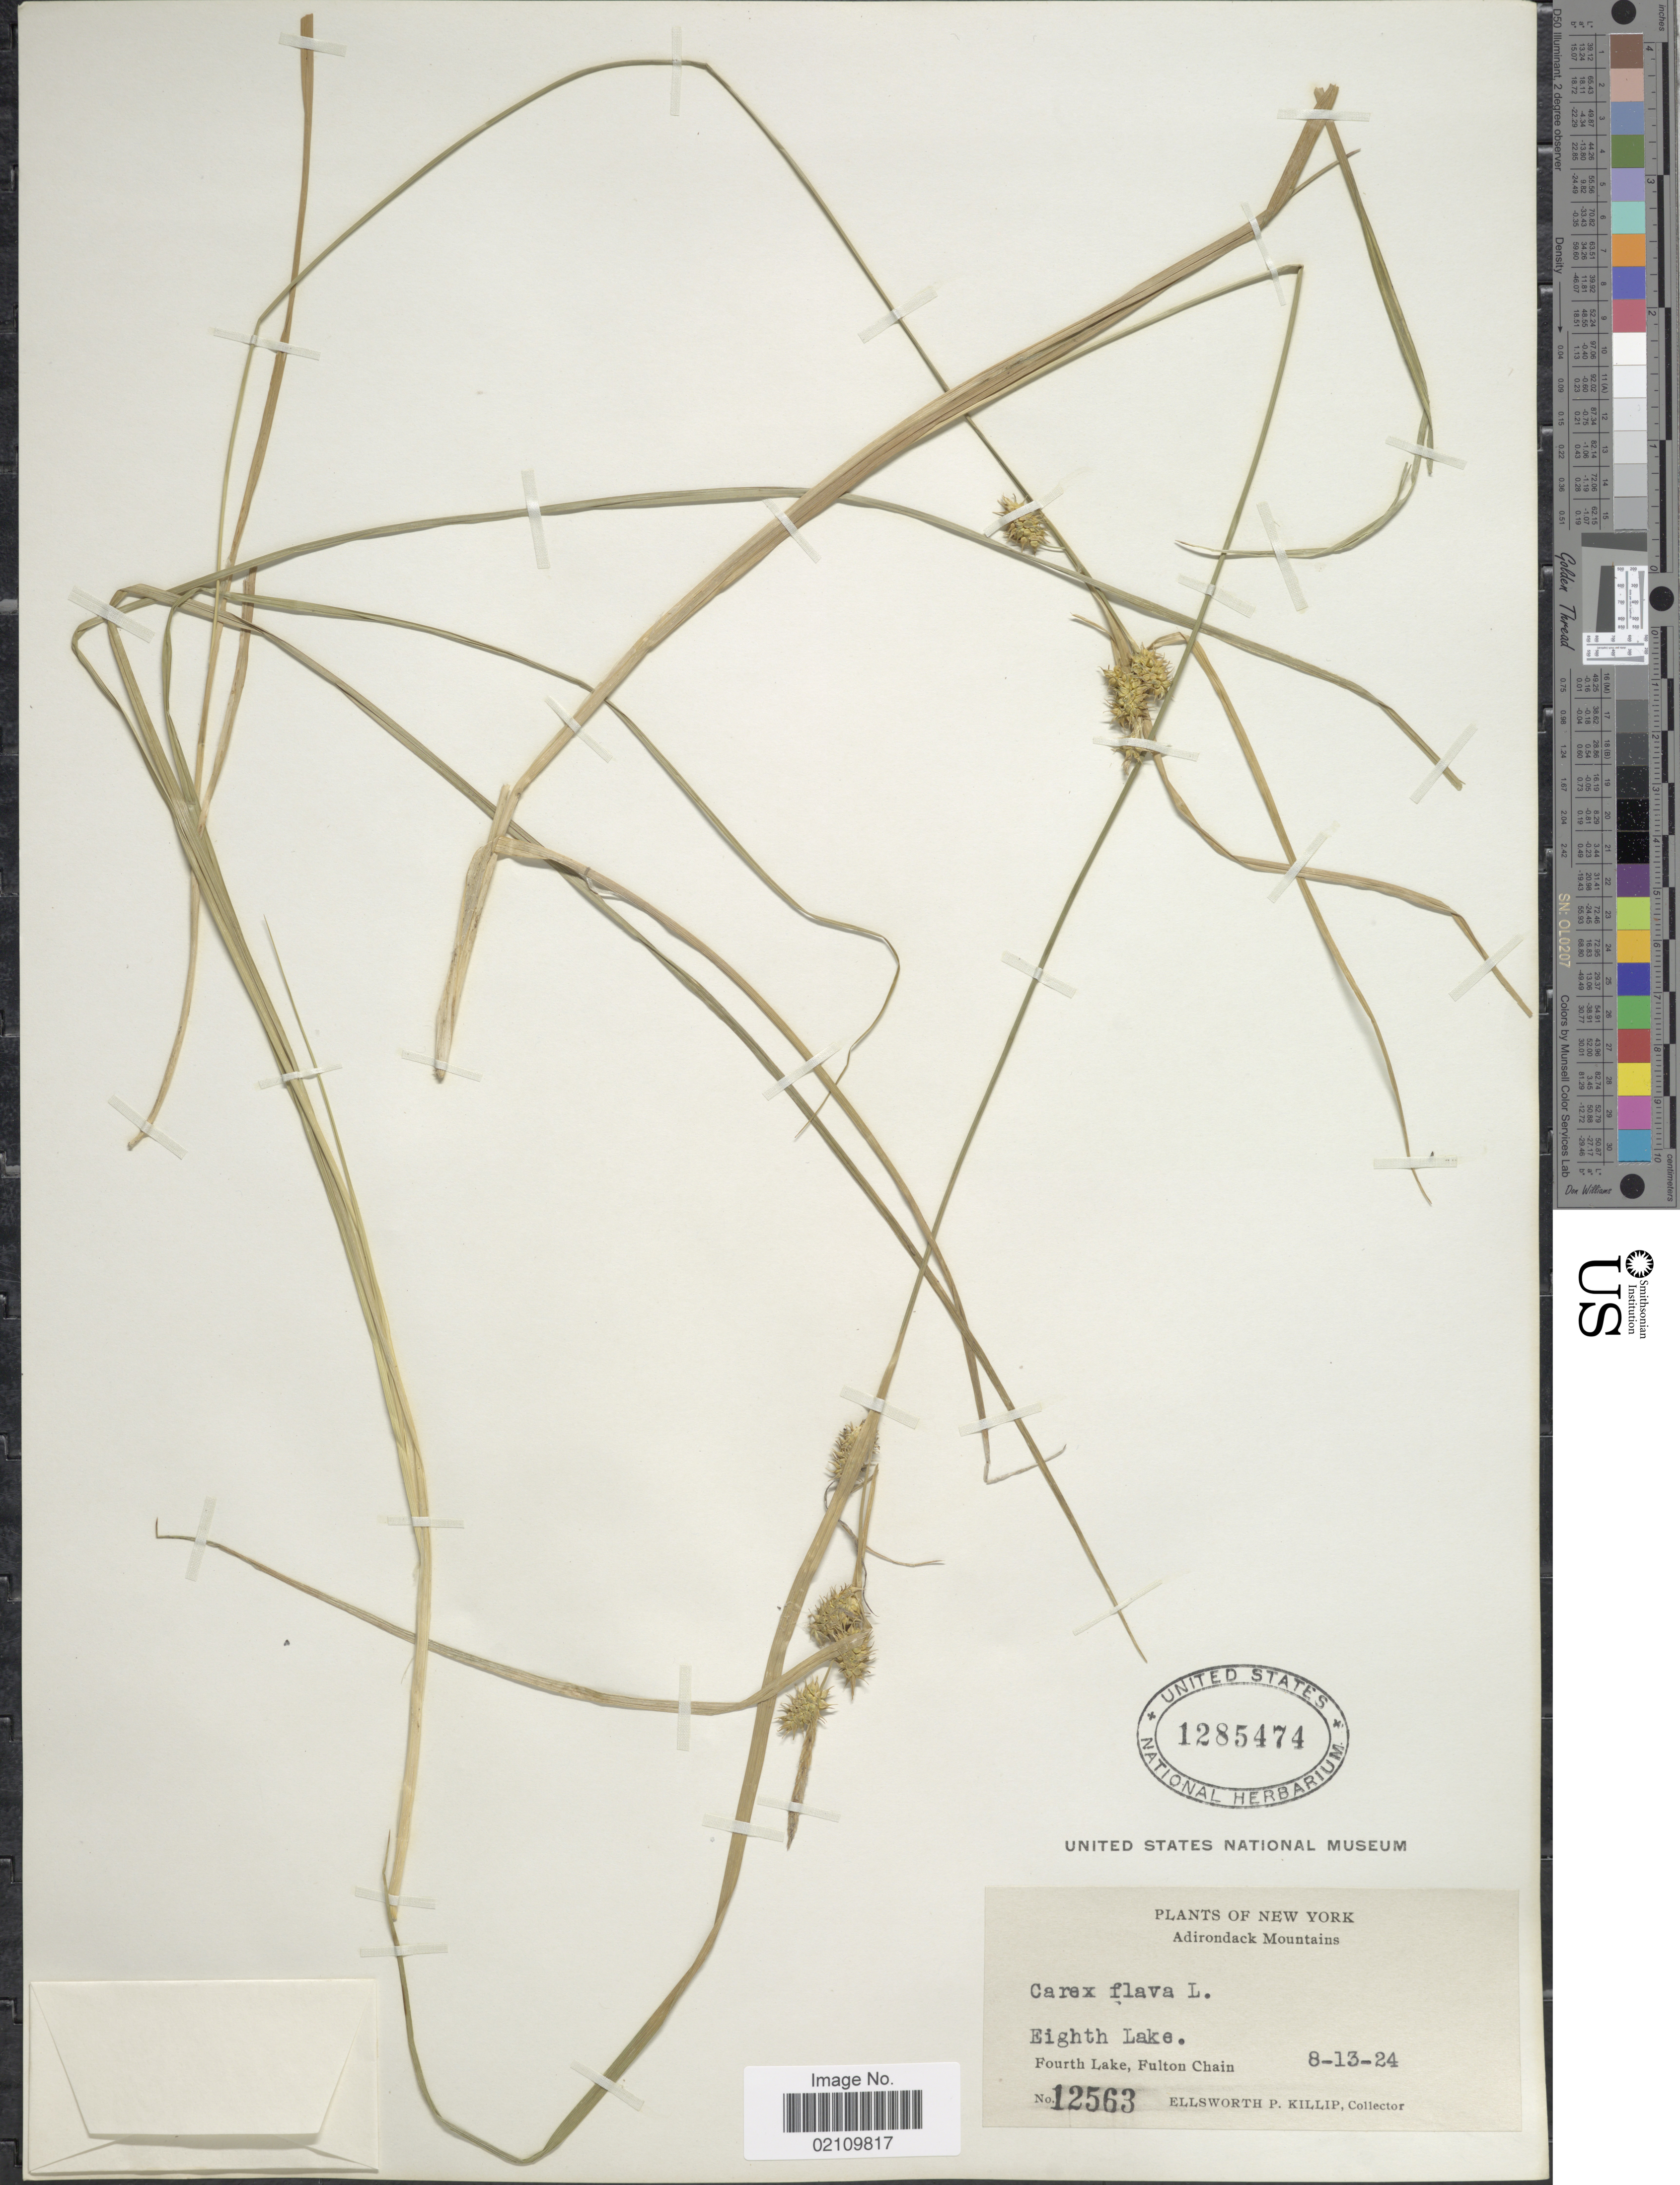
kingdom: Plantae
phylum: Tracheophyta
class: Liliopsida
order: Poales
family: Cyperaceae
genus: Carex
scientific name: Carex flava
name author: L.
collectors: E. P. Killip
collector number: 12563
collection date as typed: Transcribed d/m/y: 13/8/24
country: United States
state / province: New York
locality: Adirondack Mountains. Eight Lake. Fourth Lake, Fulton Chain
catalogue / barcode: US 1285474